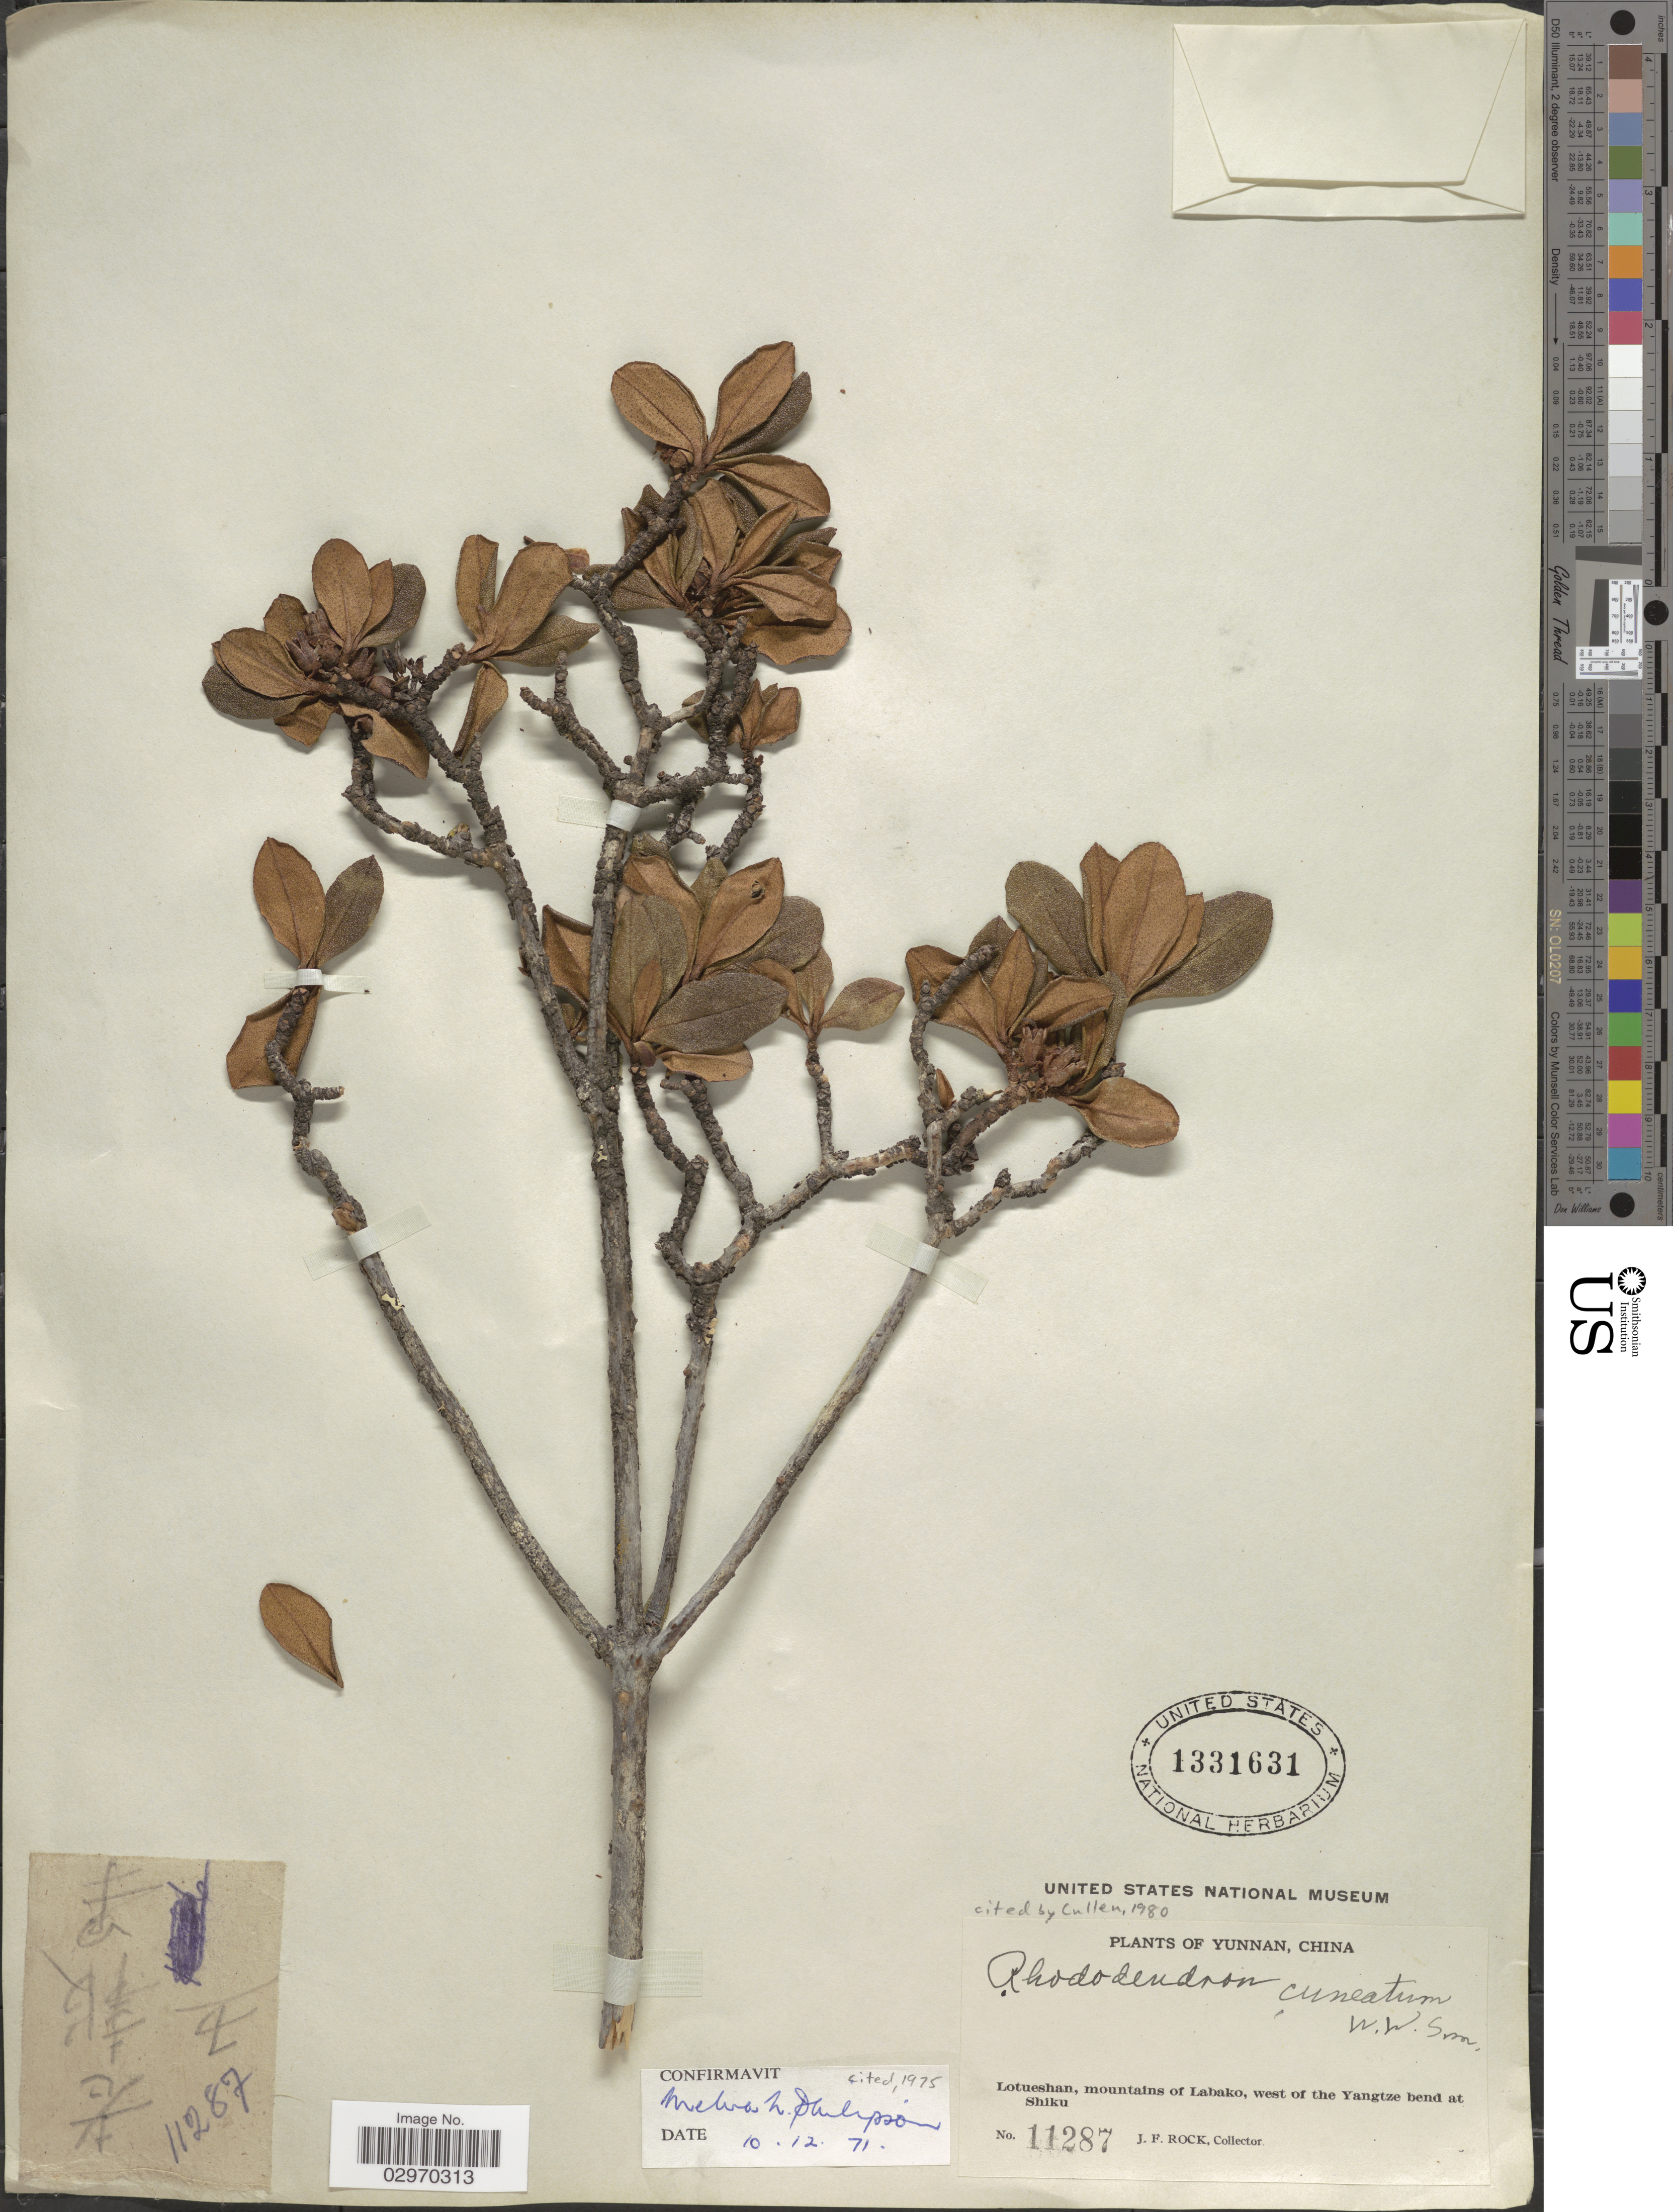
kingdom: Plantae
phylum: Tracheophyta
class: Magnoliopsida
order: Ericales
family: Ericaceae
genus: Rhododendron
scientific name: Rhododendron cuneatum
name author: W.W. Sm.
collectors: J. Rock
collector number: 11287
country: China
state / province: Yunnan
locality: Lotueshan, mountains of Labako, west of the Yangtze bend at Shiku.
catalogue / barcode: US 1331631